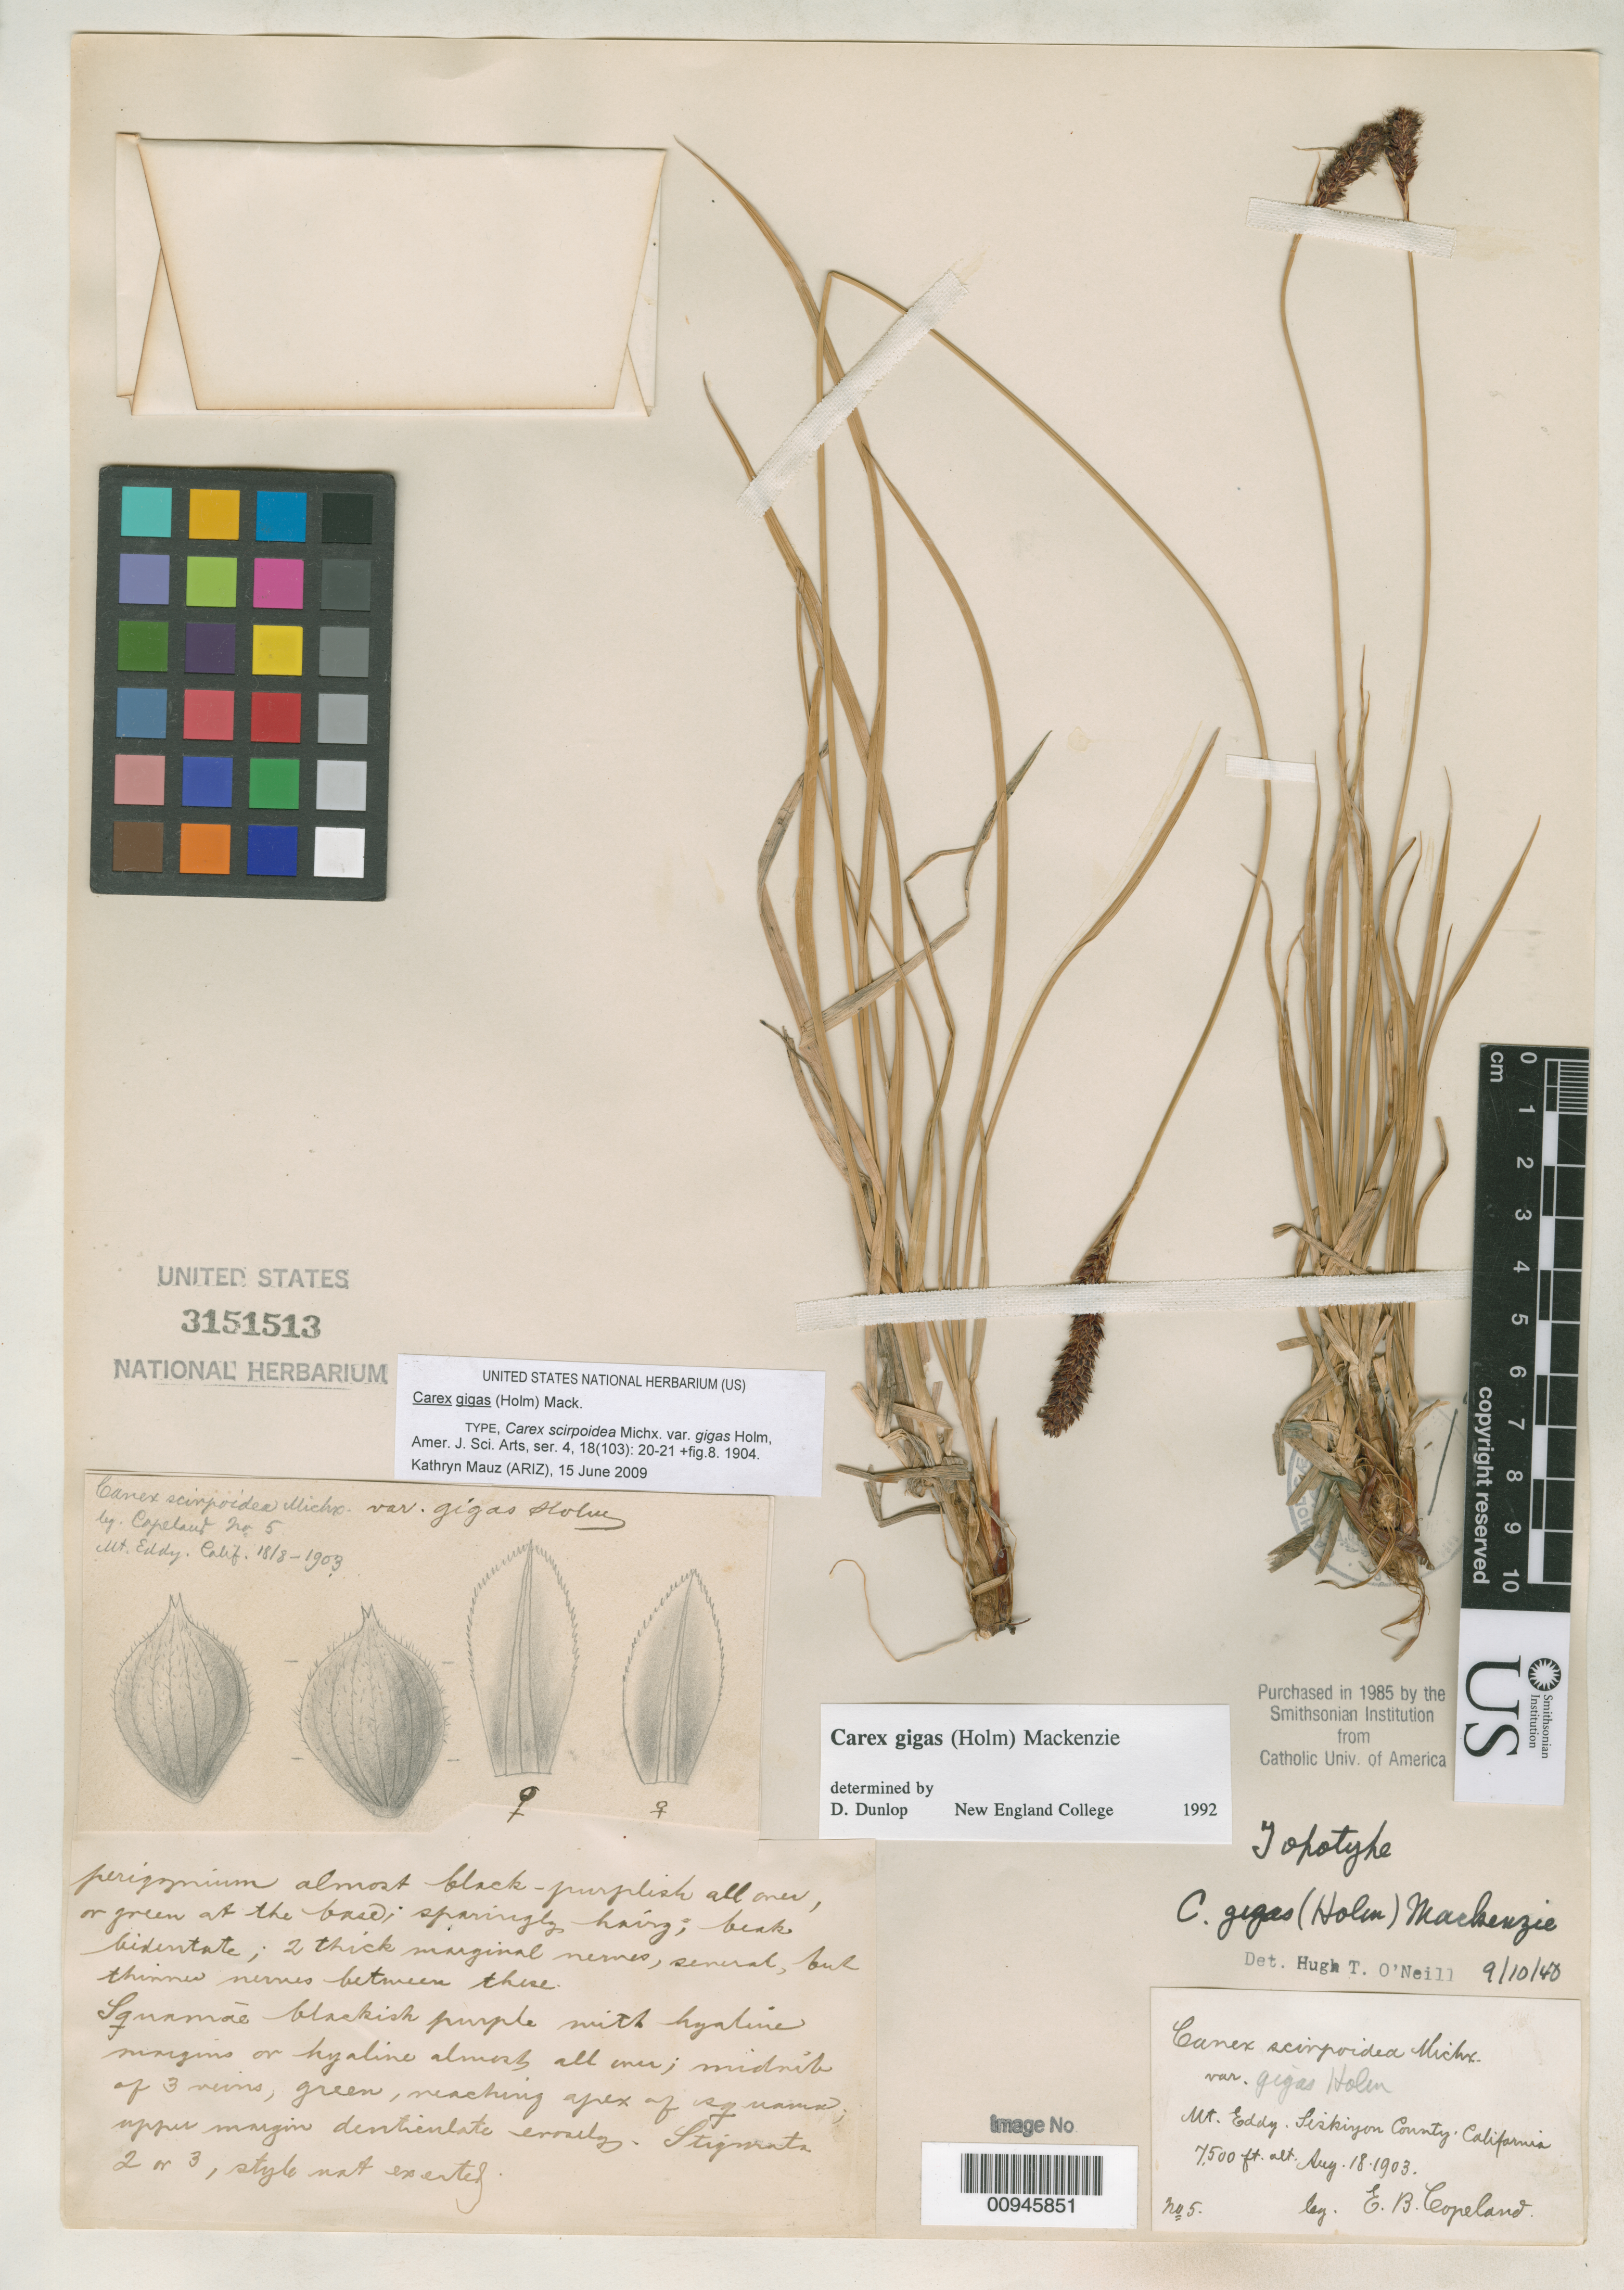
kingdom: Plantae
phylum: Tracheophyta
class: Liliopsida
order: Poales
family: Cyperaceae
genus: Carex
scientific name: Carex scirpoidea var. gigas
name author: Holm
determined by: Mauz, Kathryn, (ARIZ)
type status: Holotype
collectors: E. B. Copeland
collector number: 5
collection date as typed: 18 Aug 1903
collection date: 1903-08-18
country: United States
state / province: California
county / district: Siskiyou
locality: Mt. Eddy, Siskiyou County, California.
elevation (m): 2286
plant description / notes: For discussion, see Mauz 2010 (Madroño 56: 279-282).; One of two specimens received ex herb. Catholic Univ. America (1985); this sheet (USNH 3151513) bears illustration reproduced in protologue.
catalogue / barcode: US 3151513